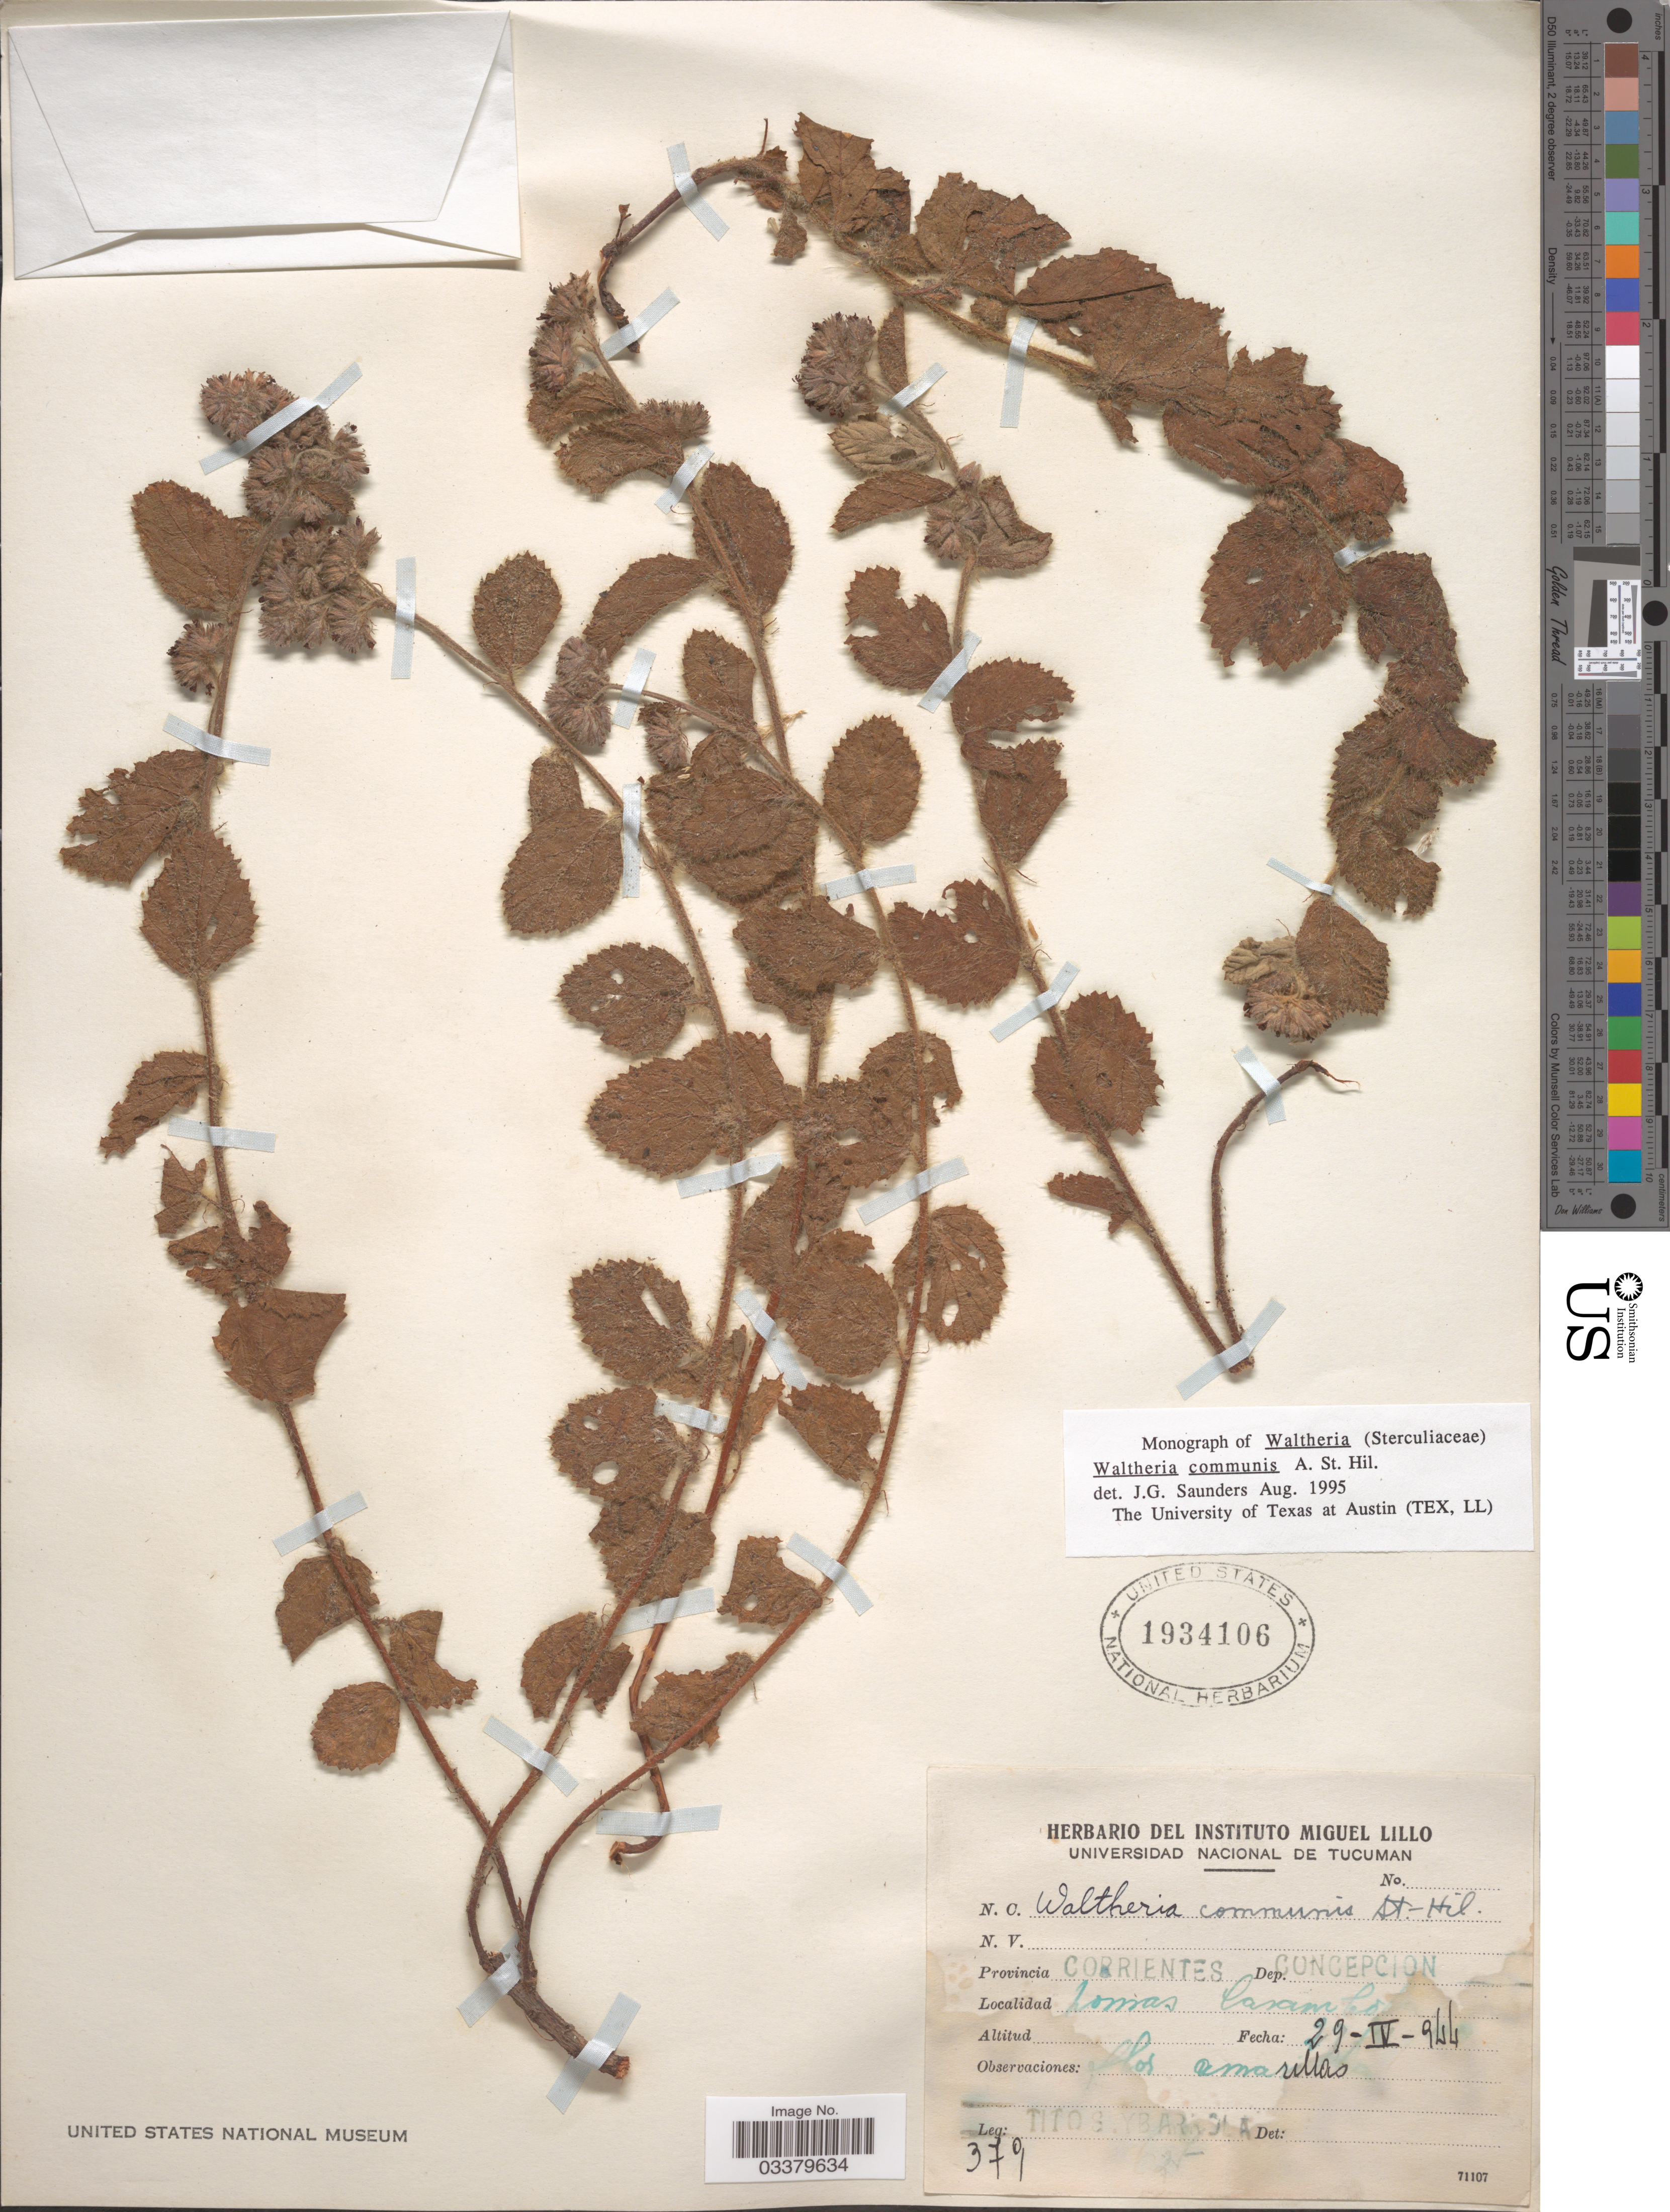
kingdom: Plantae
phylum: Tracheophyta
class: Magnoliopsida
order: Malvales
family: Malvaceae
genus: Waltheria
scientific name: Waltheria communis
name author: A. St.-Hil.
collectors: T. Ybarrola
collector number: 379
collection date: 1944-04-29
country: Argentina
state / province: Corrientes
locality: Dep. Concepcion. Lomas Carambo.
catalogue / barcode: US 1934106